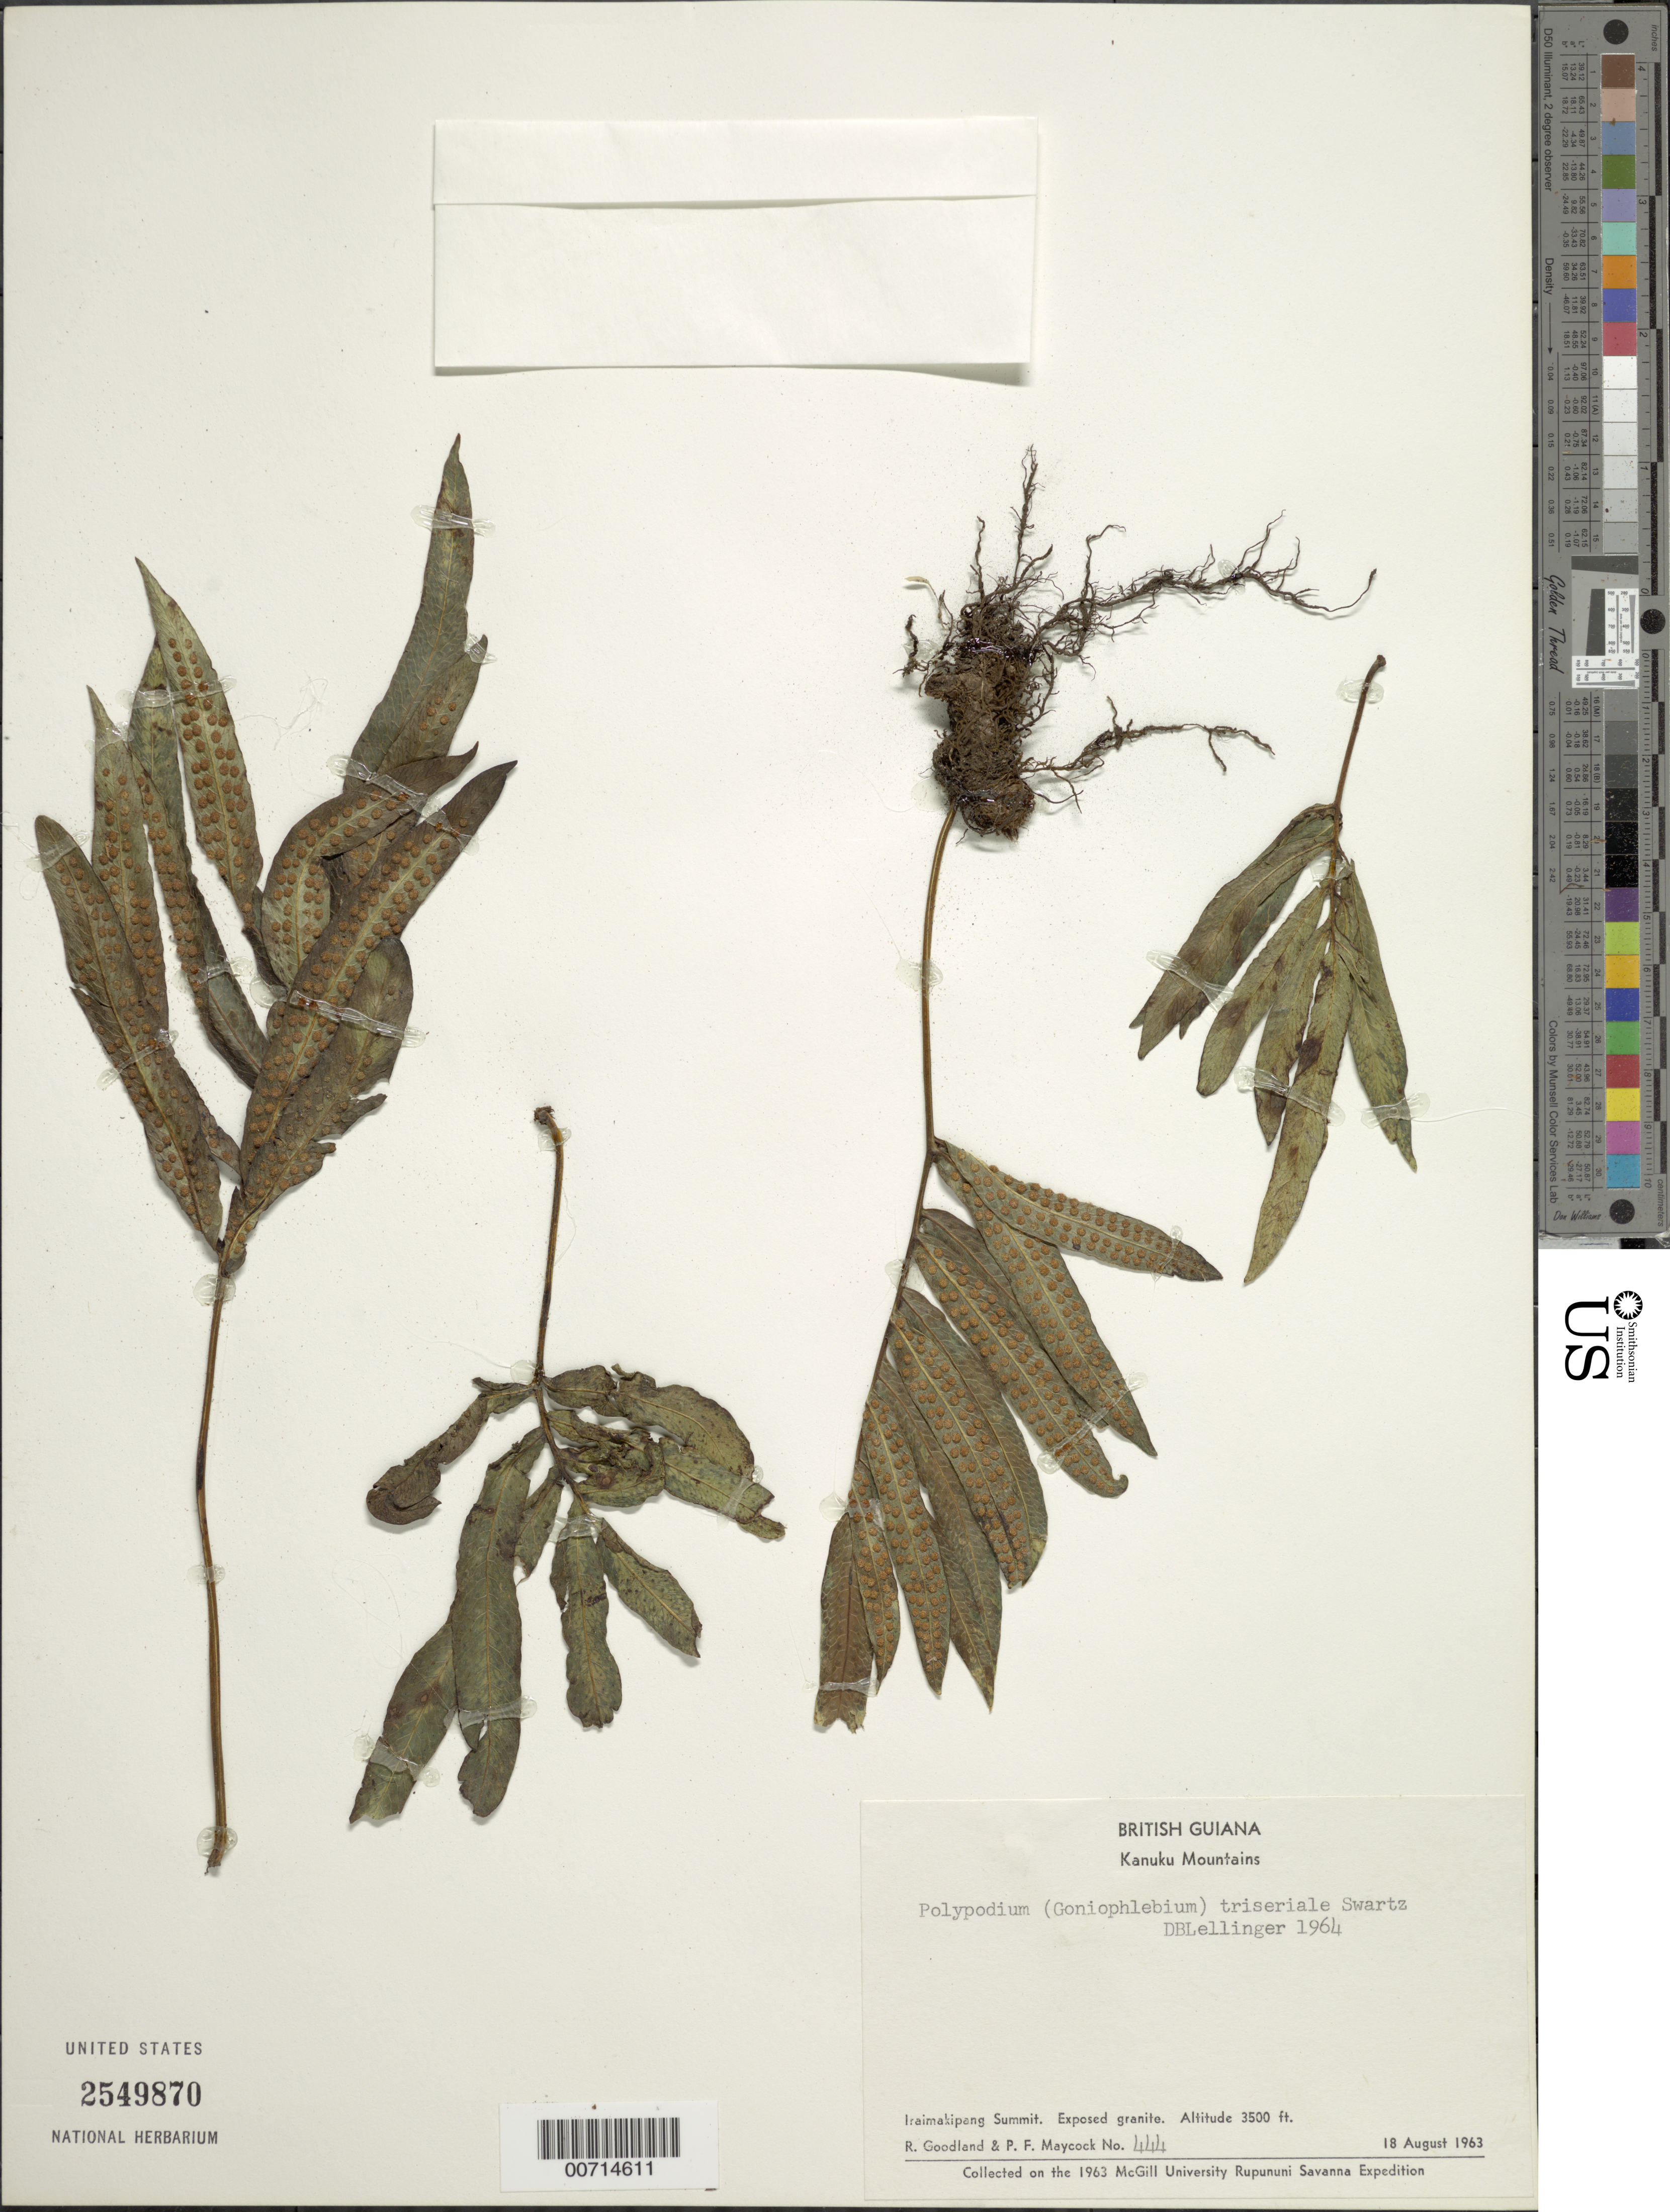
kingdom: Plantae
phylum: Tracheophyta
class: Polypodiopsida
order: Polypodiales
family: Polypodiaceae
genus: Serpocaulon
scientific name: Serpocaulon triseriale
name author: (Sw.) A.R. Sm.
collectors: R. Goodland & P. Maycock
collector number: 444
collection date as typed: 18-Aug-63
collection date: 1963-08-18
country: Guyana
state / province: U. Takutu-U. Essequibo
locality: Mt. Iraimakipang, summit, Kanuku Mountains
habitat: Exposed granite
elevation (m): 1067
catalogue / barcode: US 2549870